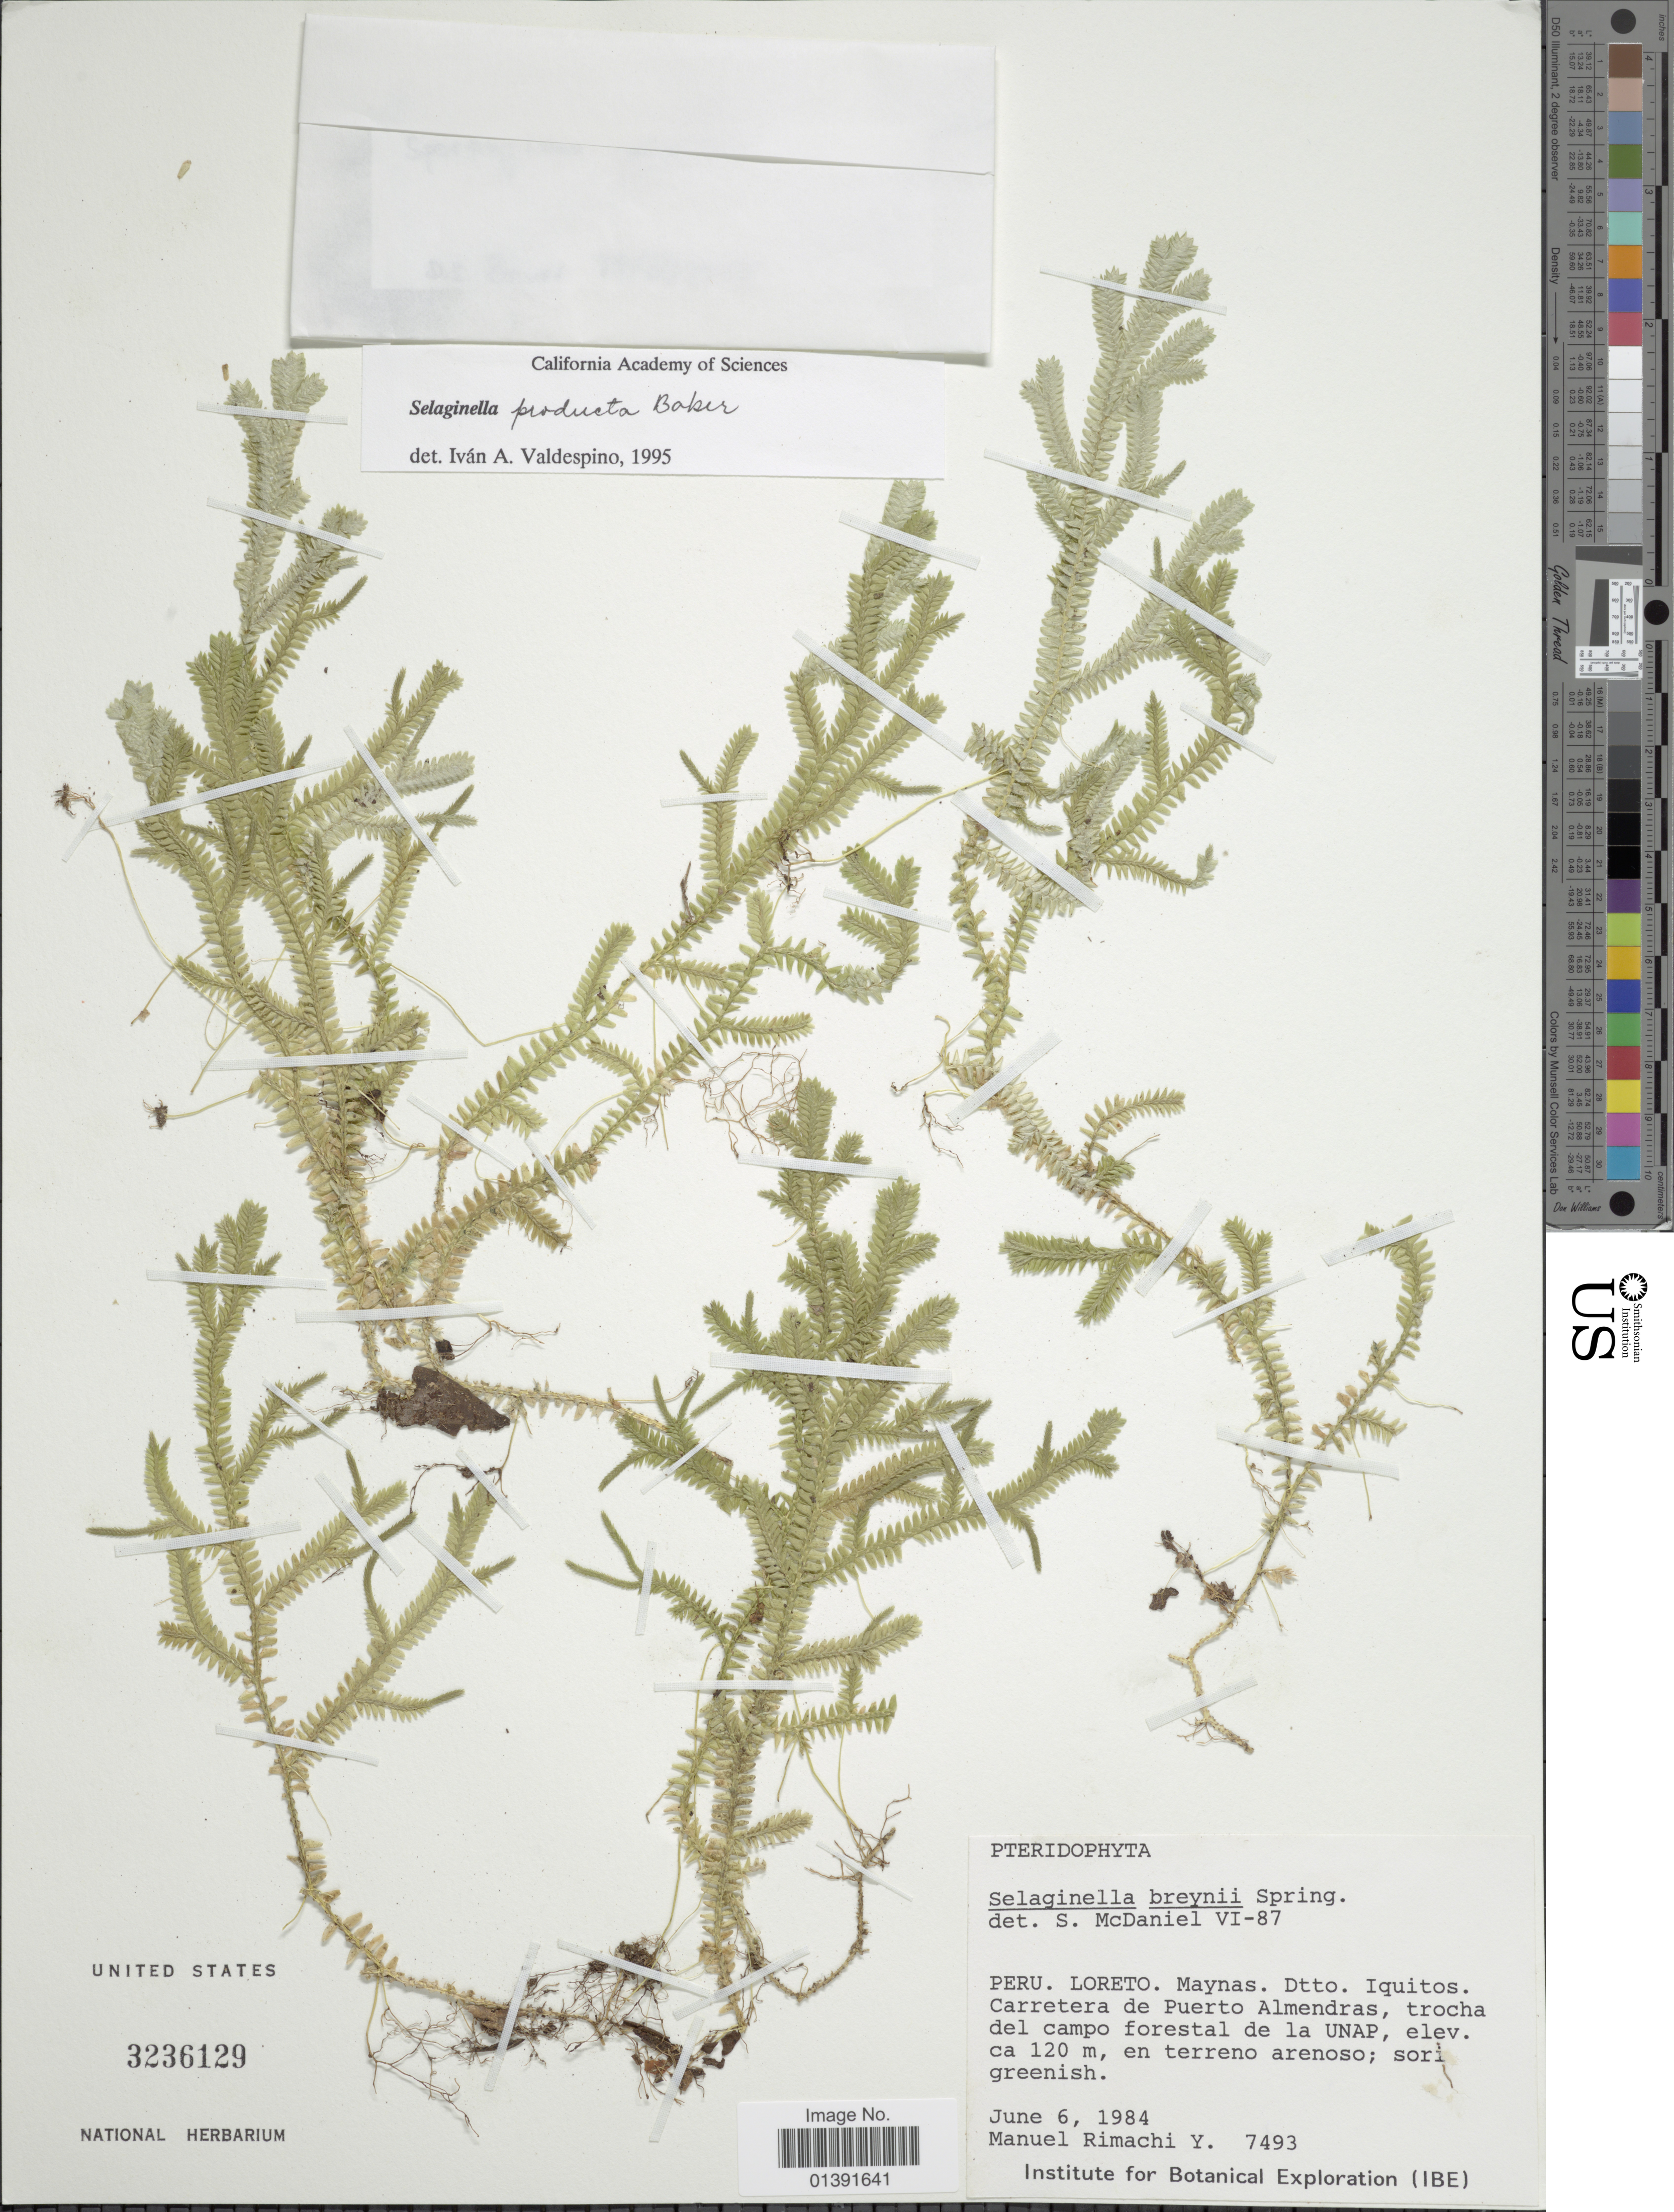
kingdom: Plantae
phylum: Tracheophyta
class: Lycopodiopsida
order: Selaginellales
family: Selaginellaceae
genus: Selaginella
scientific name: Selaginella producta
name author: Baker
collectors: M. Rimachi Y.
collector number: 7493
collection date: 1984-06-06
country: Peru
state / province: Loreto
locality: Maynas, Dtto. Iquitos, Carretera de Puerto Almendras, trocha del campo forestal de la UNAP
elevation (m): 120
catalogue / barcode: US 3236129